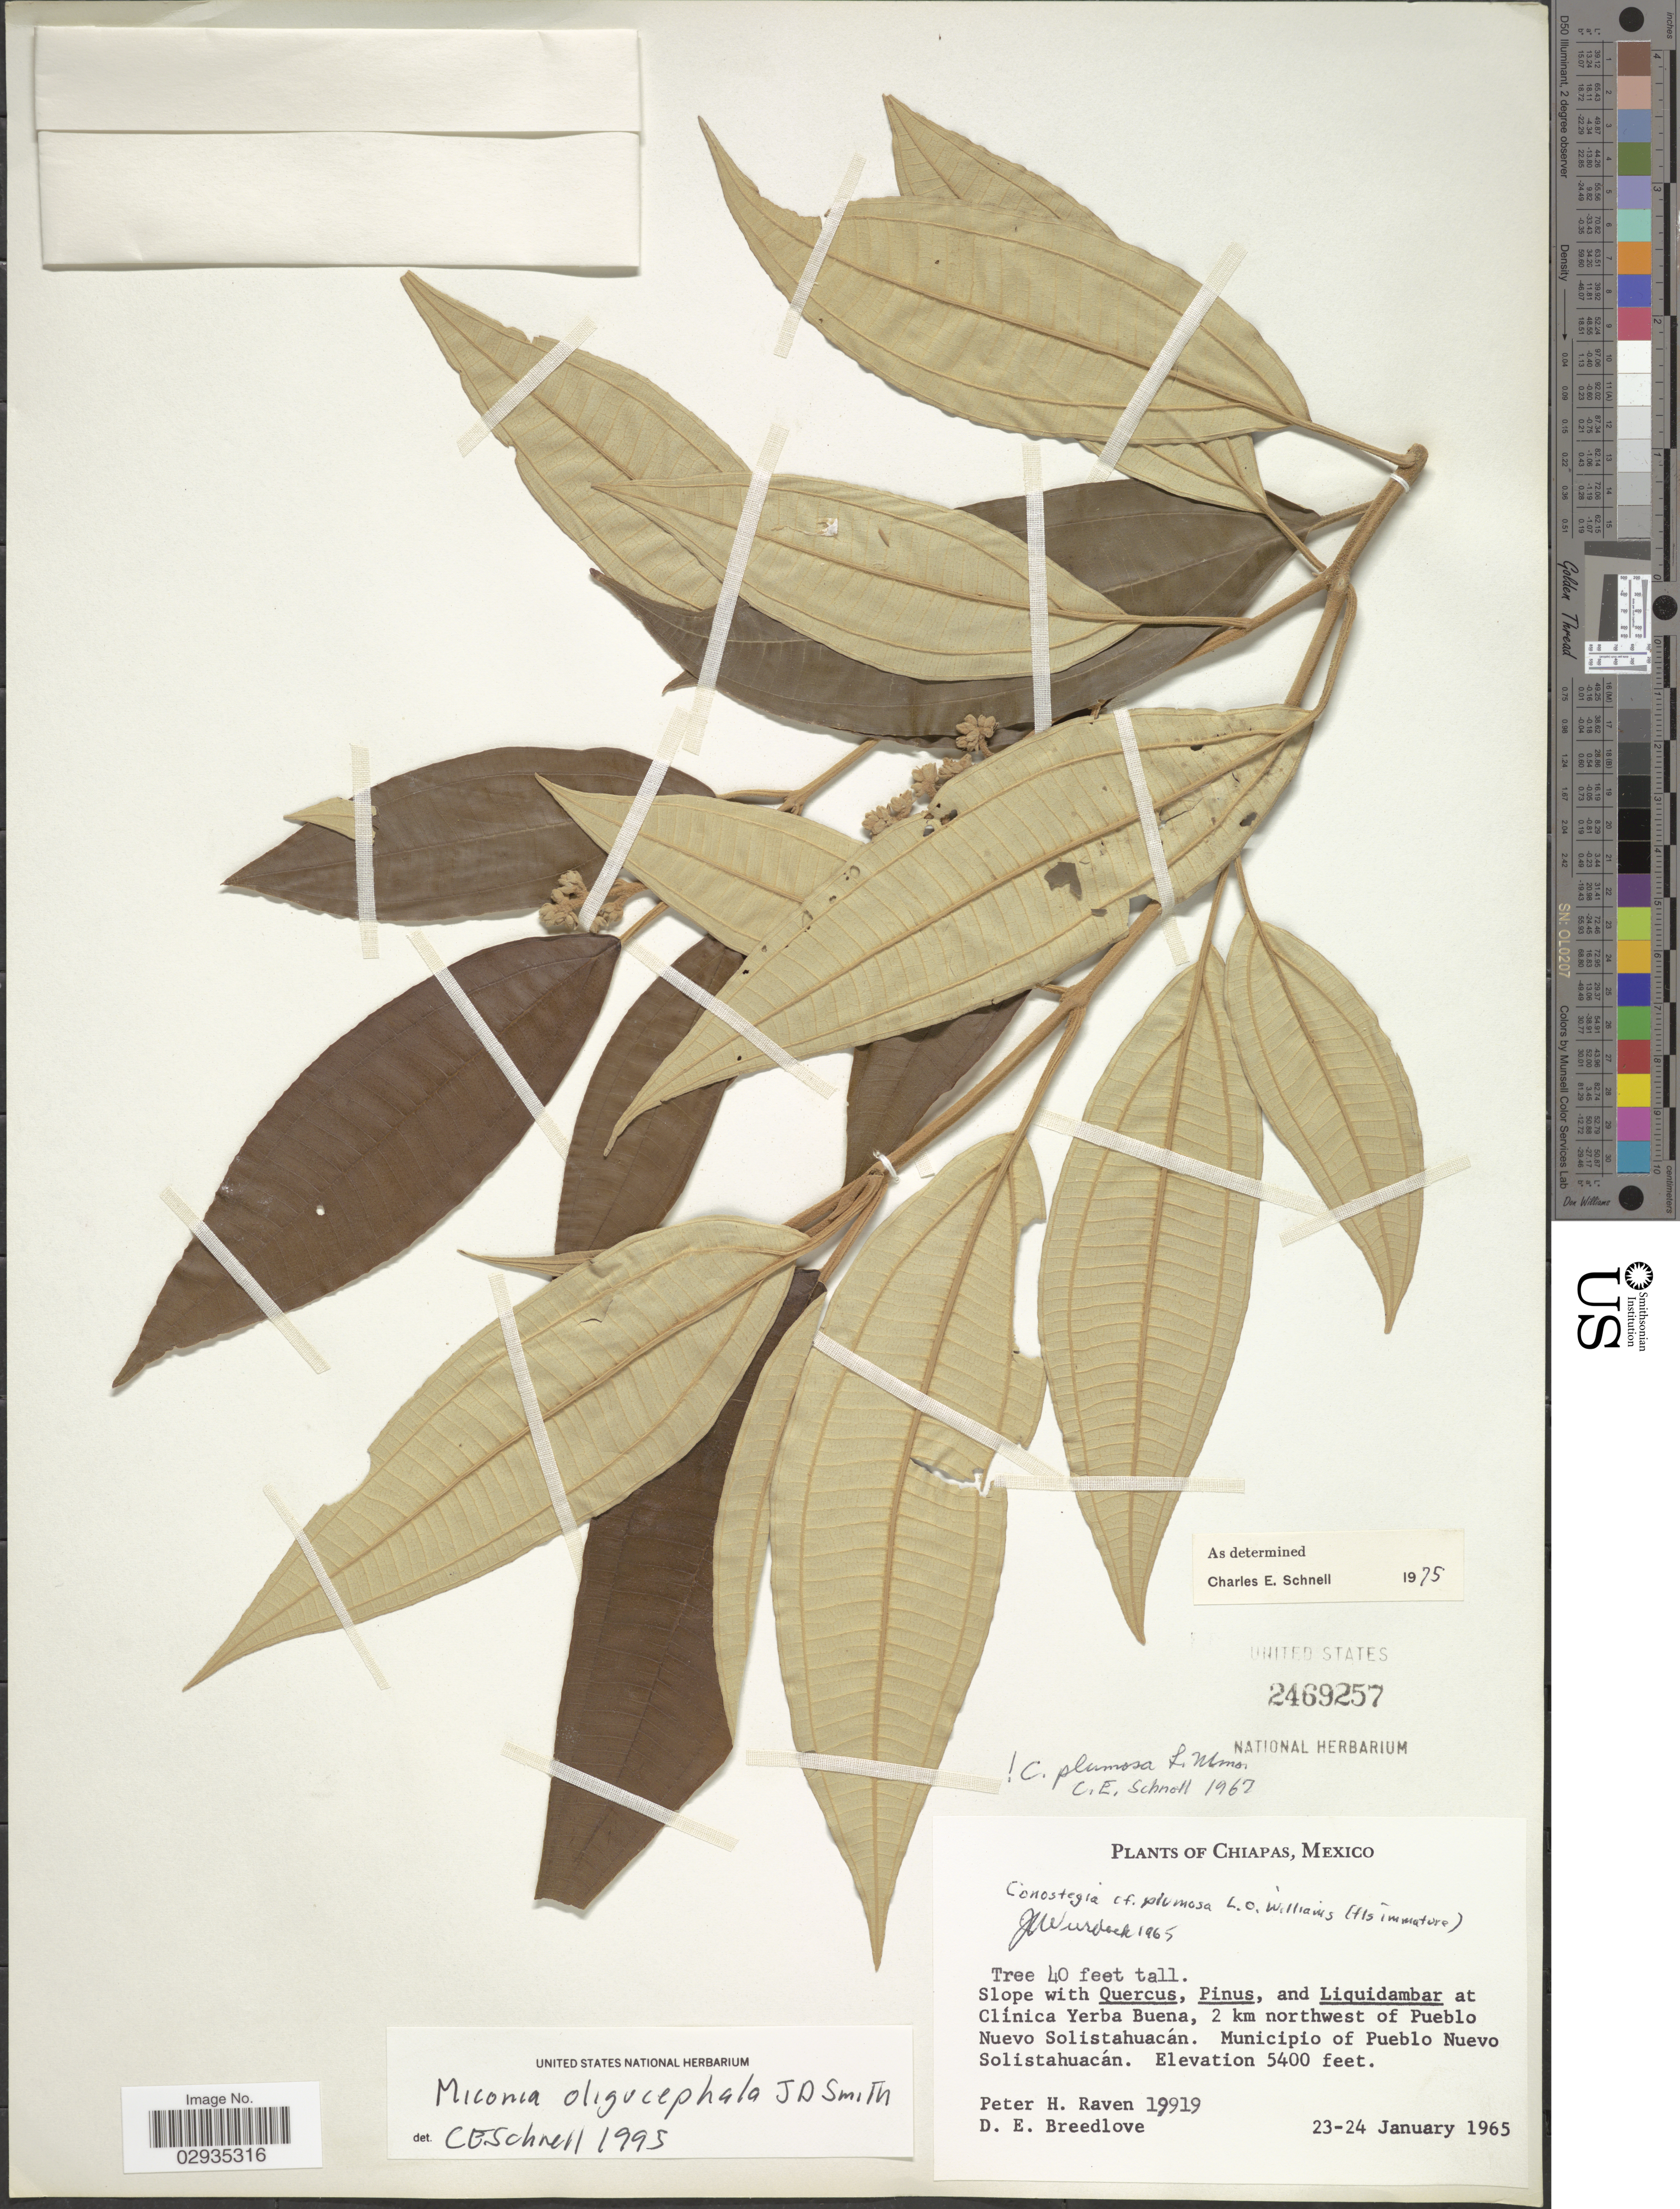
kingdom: Plantae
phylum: Tracheophyta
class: Magnoliopsida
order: Myrtales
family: Melastomataceae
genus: Miconia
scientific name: Miconia oligocephala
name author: Donn. Sm.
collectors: P. Raven & D. E. Breedlove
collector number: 19919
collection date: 1965-01-23/1965-01-24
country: Mexico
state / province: Chiapas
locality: Clinica Yerba Buena, 2 km northwest of Pueblo Nuevo Solistahuacán, Municipio of Pueblo Nuevo Solistahuacán.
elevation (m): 1646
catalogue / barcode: US 2469257